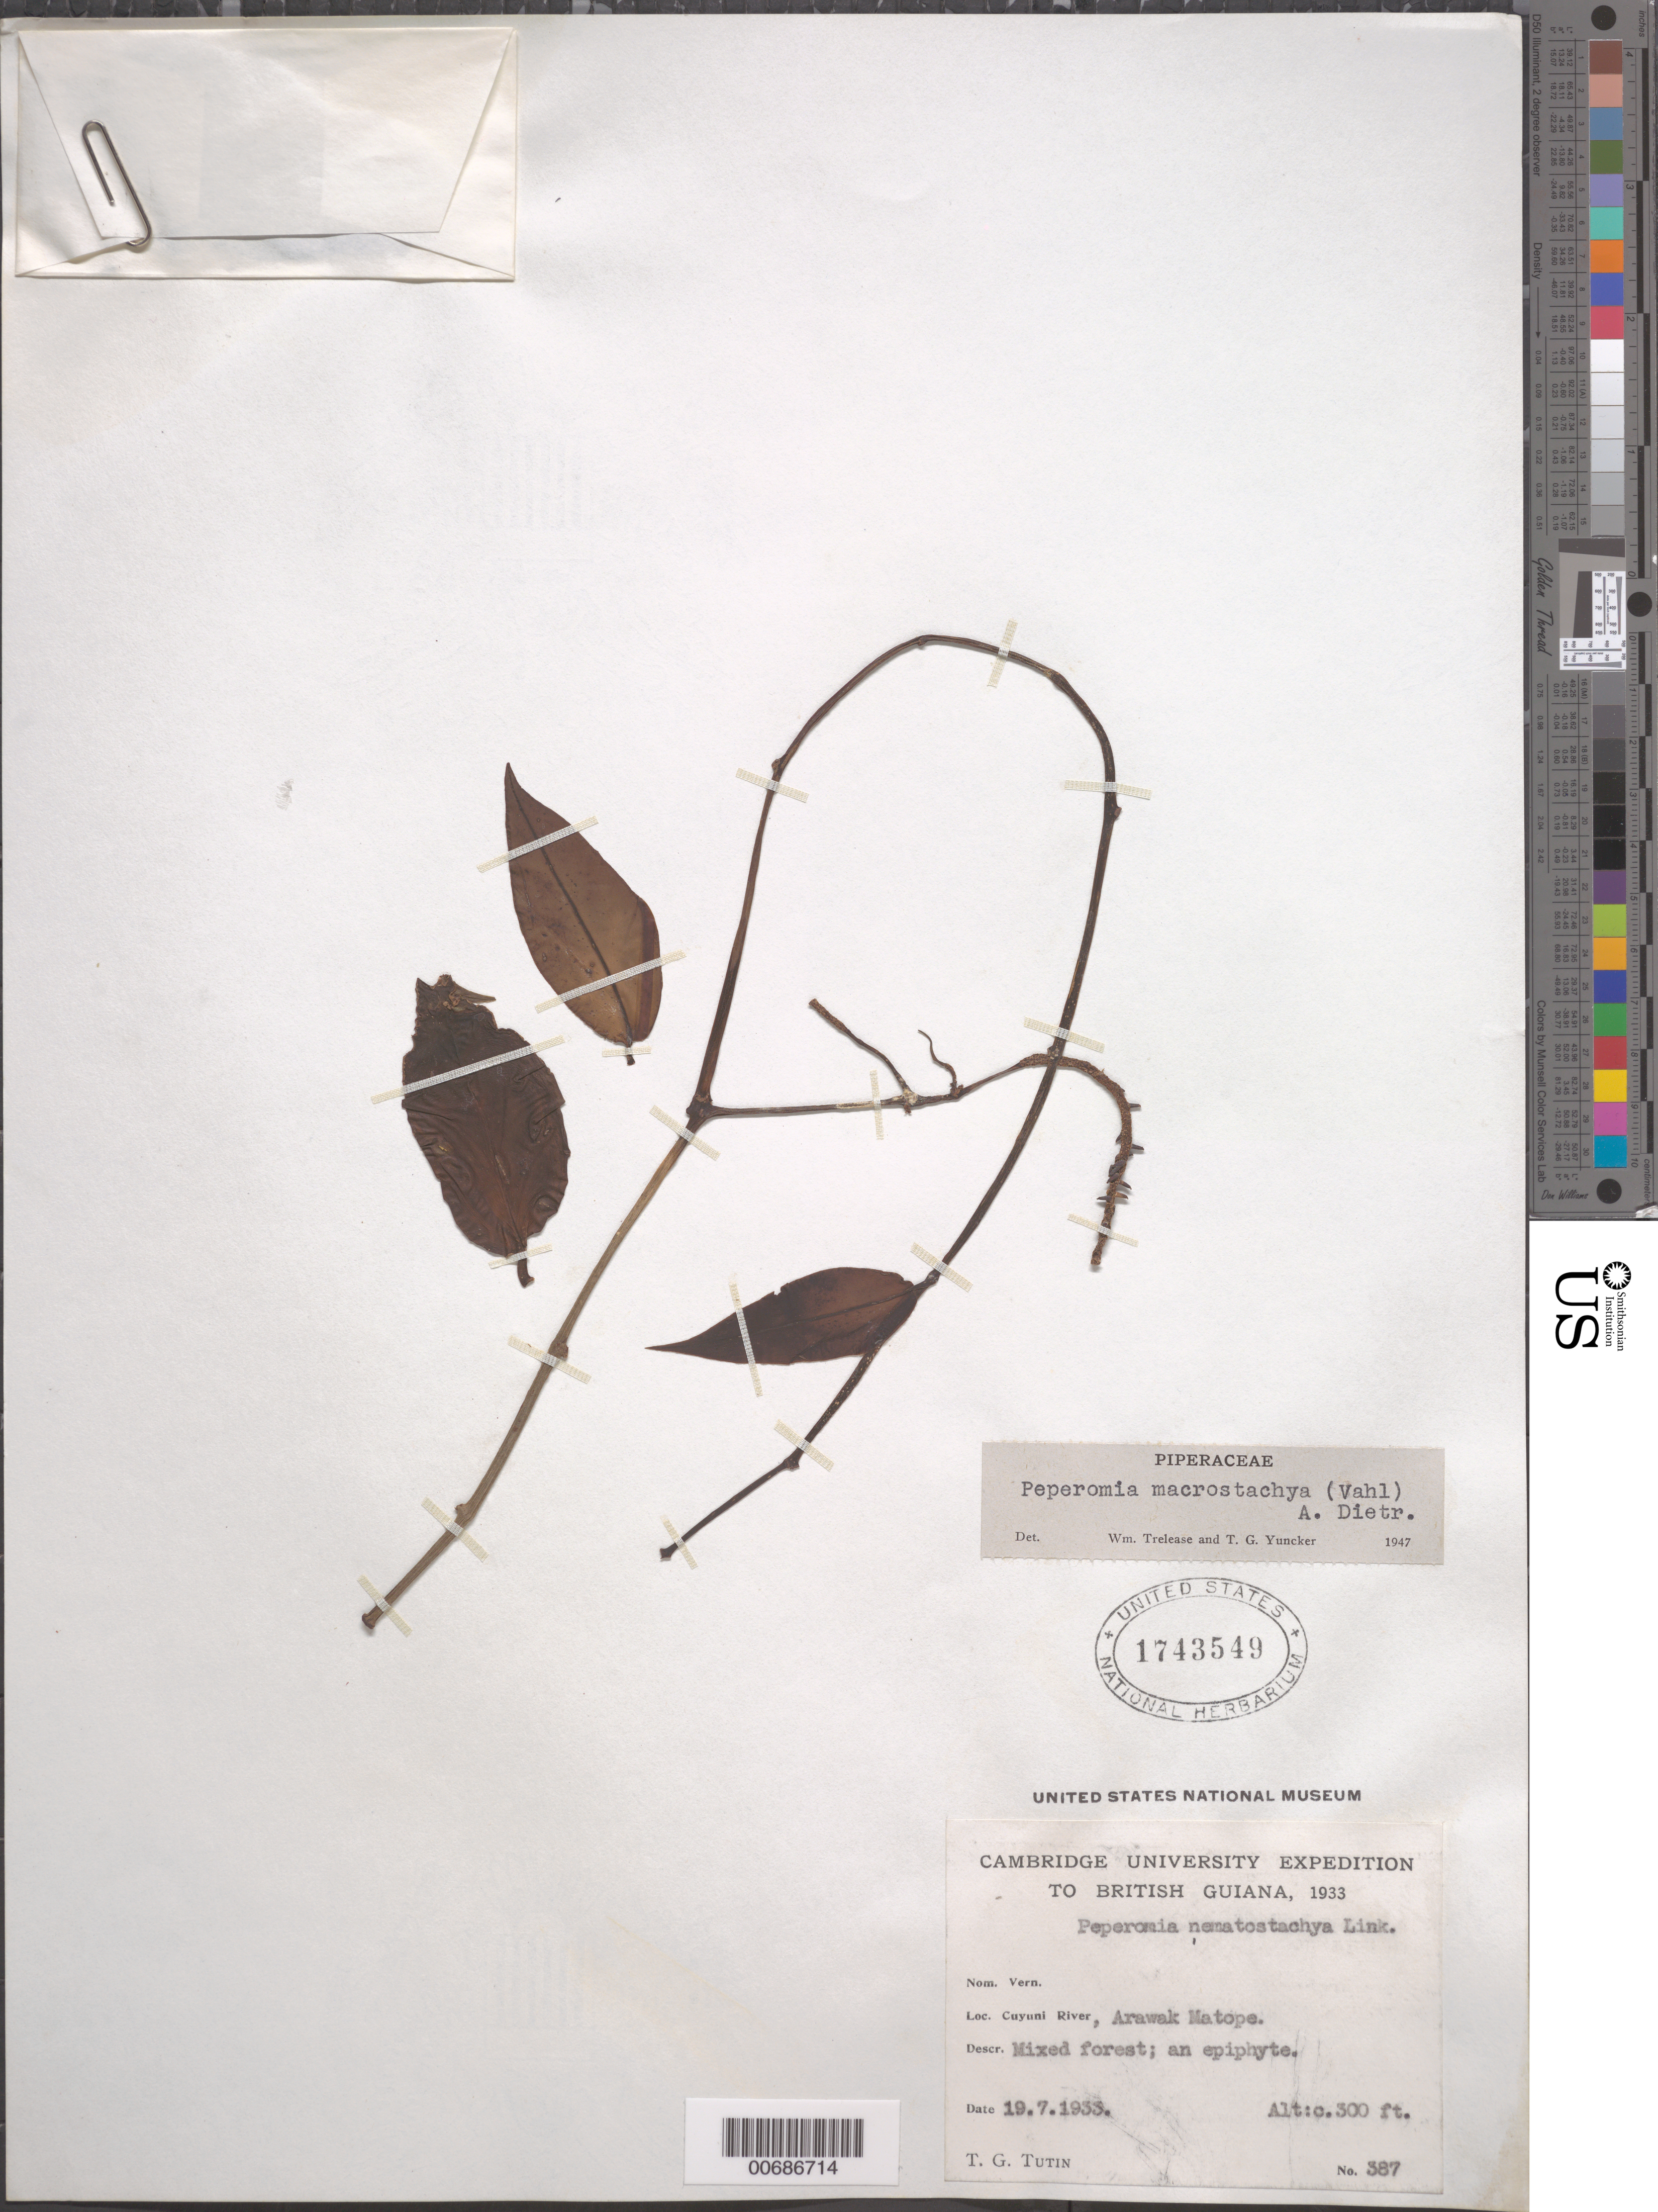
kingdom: Plantae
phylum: Tracheophyta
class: Magnoliopsida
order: Piperales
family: Piperaceae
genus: Peperomia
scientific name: Peperomia macrostachya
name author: (Vahl) A. Dietr.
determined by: Trelease, W.; Yuncker, T. G.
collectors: T. G. Tutin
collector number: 387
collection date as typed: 19-Jul-33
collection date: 1933-07-19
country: Guyana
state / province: Cuyuni-Mazaruni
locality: Arawak Matope, Cuyuni R.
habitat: Mixed forest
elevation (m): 91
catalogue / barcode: US 1743549